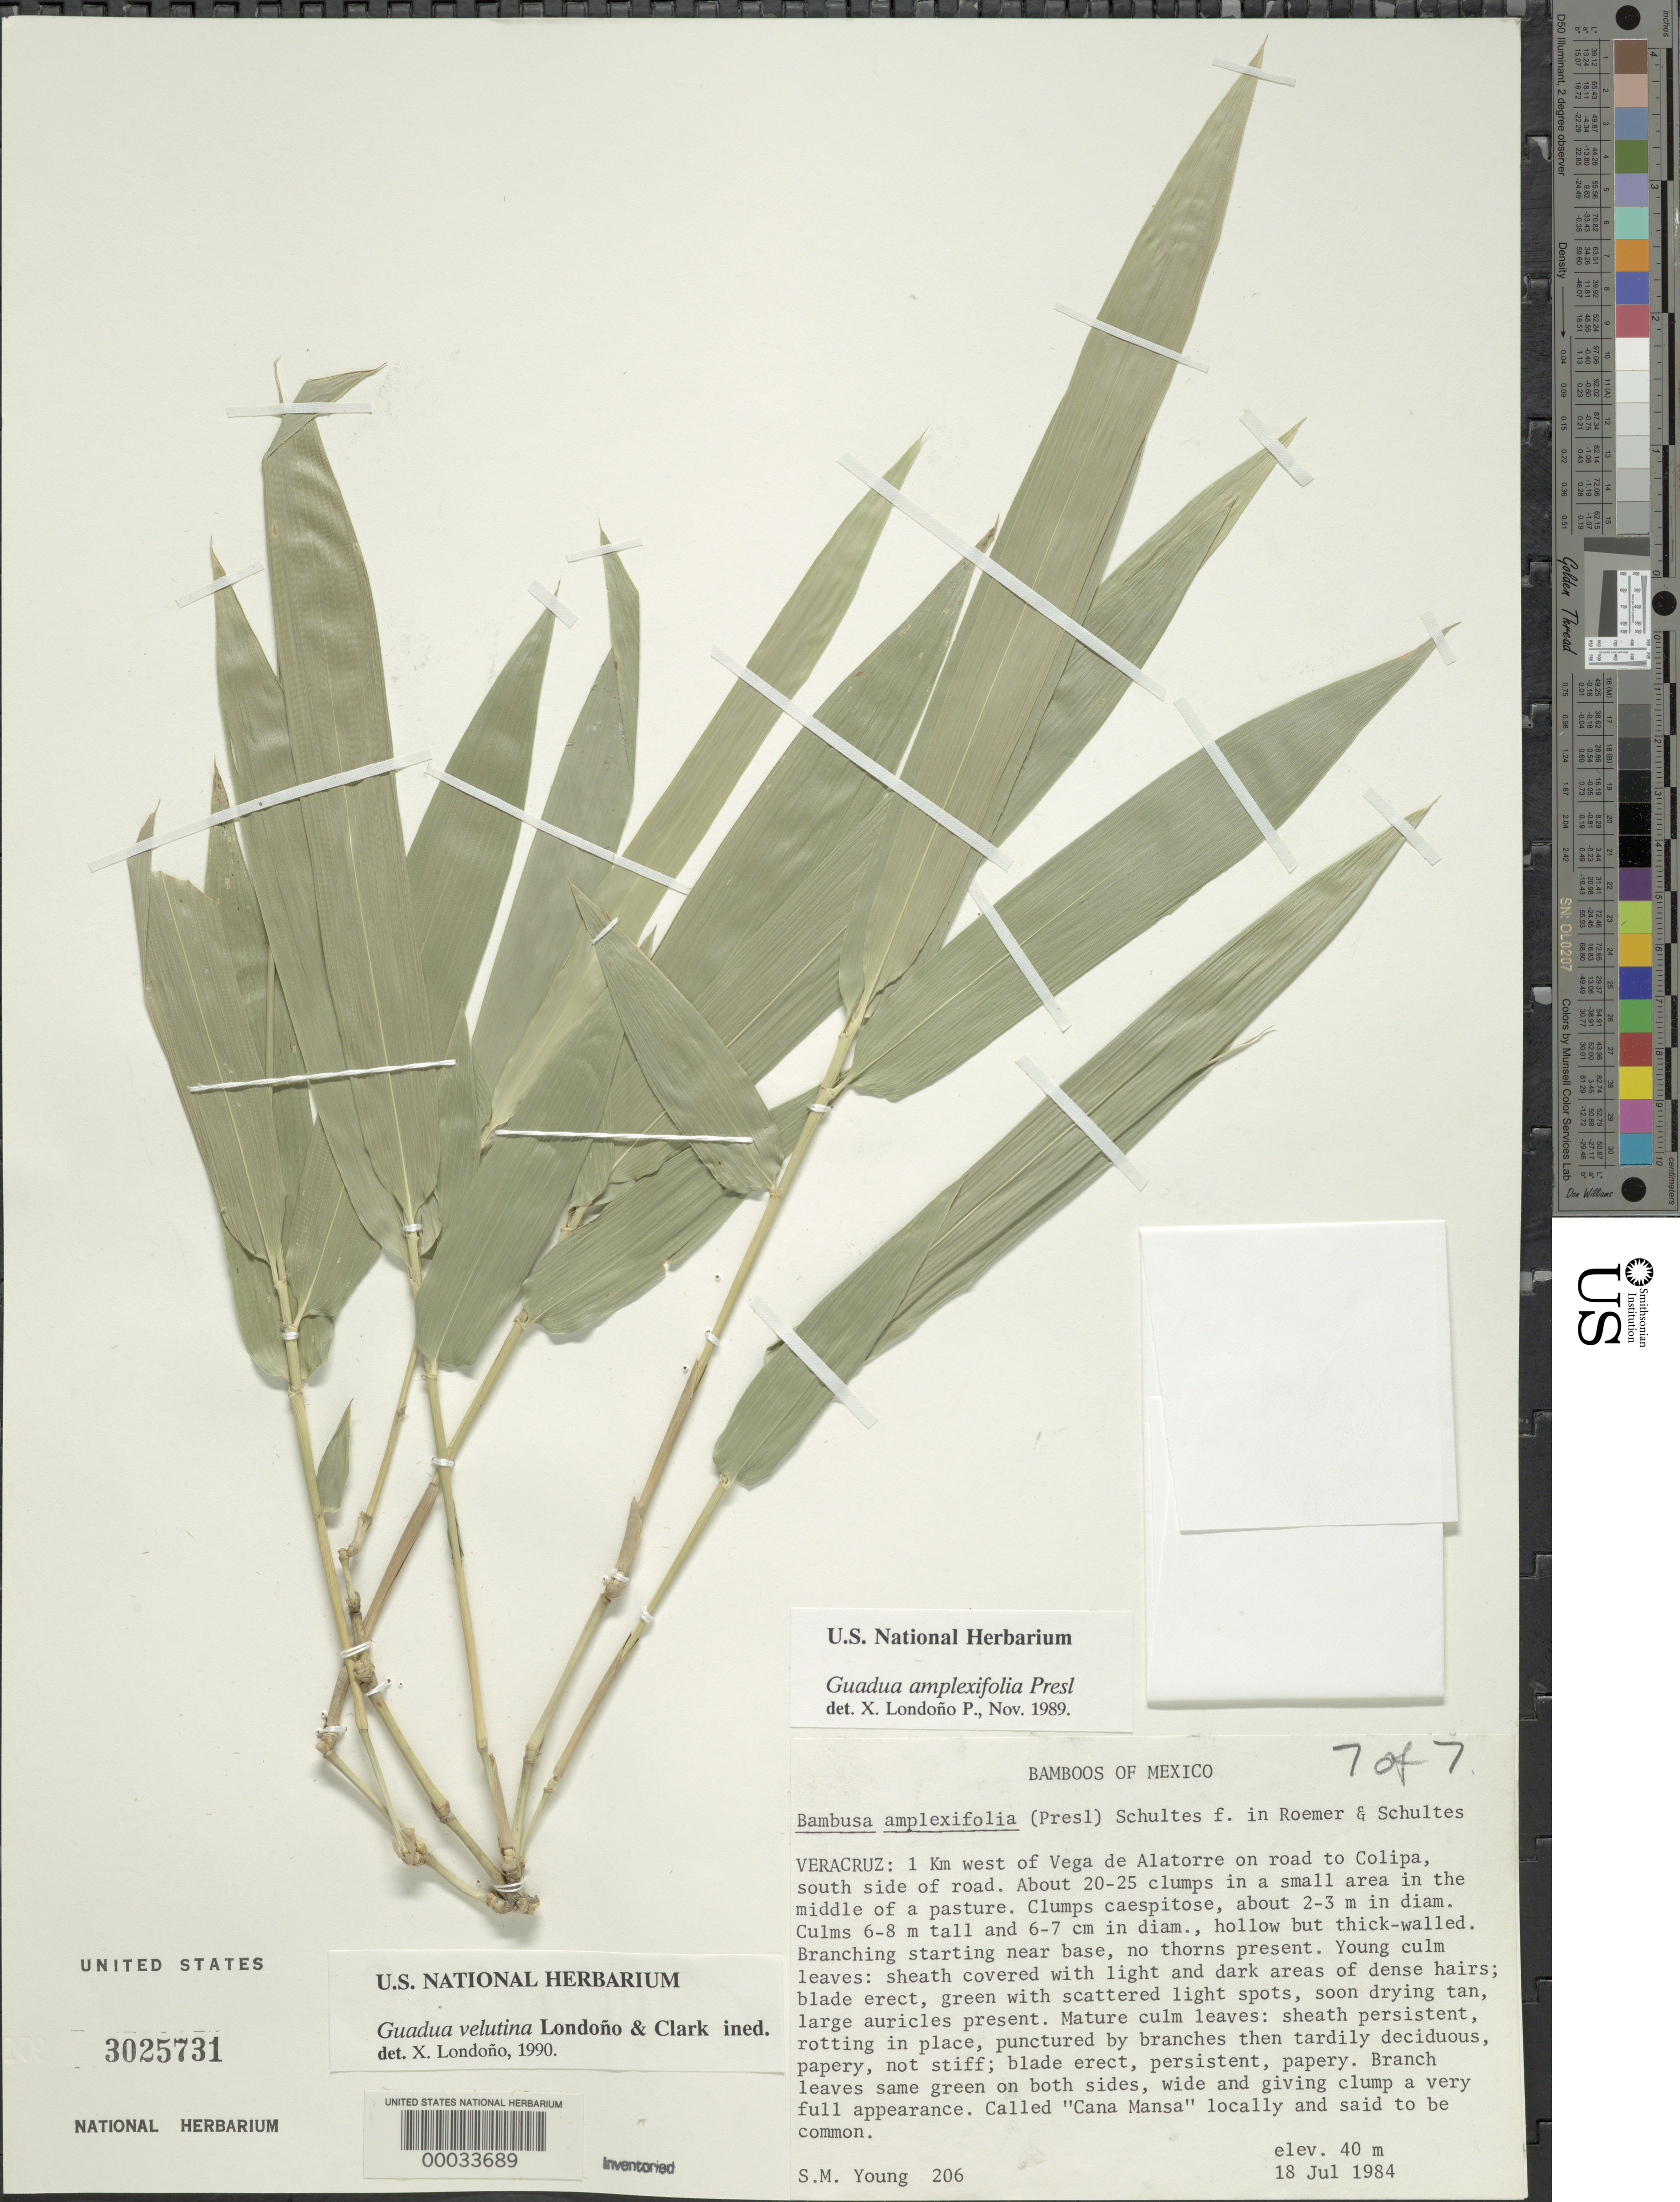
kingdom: Plantae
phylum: Tracheophyta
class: Liliopsida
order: Poales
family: Poaceae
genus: Guadua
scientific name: Guadua velutina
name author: Londoño & L.G. Clark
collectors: S. Young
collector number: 206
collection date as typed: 18 Jul 1984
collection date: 1984-07-18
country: Mexico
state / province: Veracruz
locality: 1 km v of Vega de Alatorre on road to Colipa, S side of road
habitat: Pasture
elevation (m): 40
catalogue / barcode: US 3025731